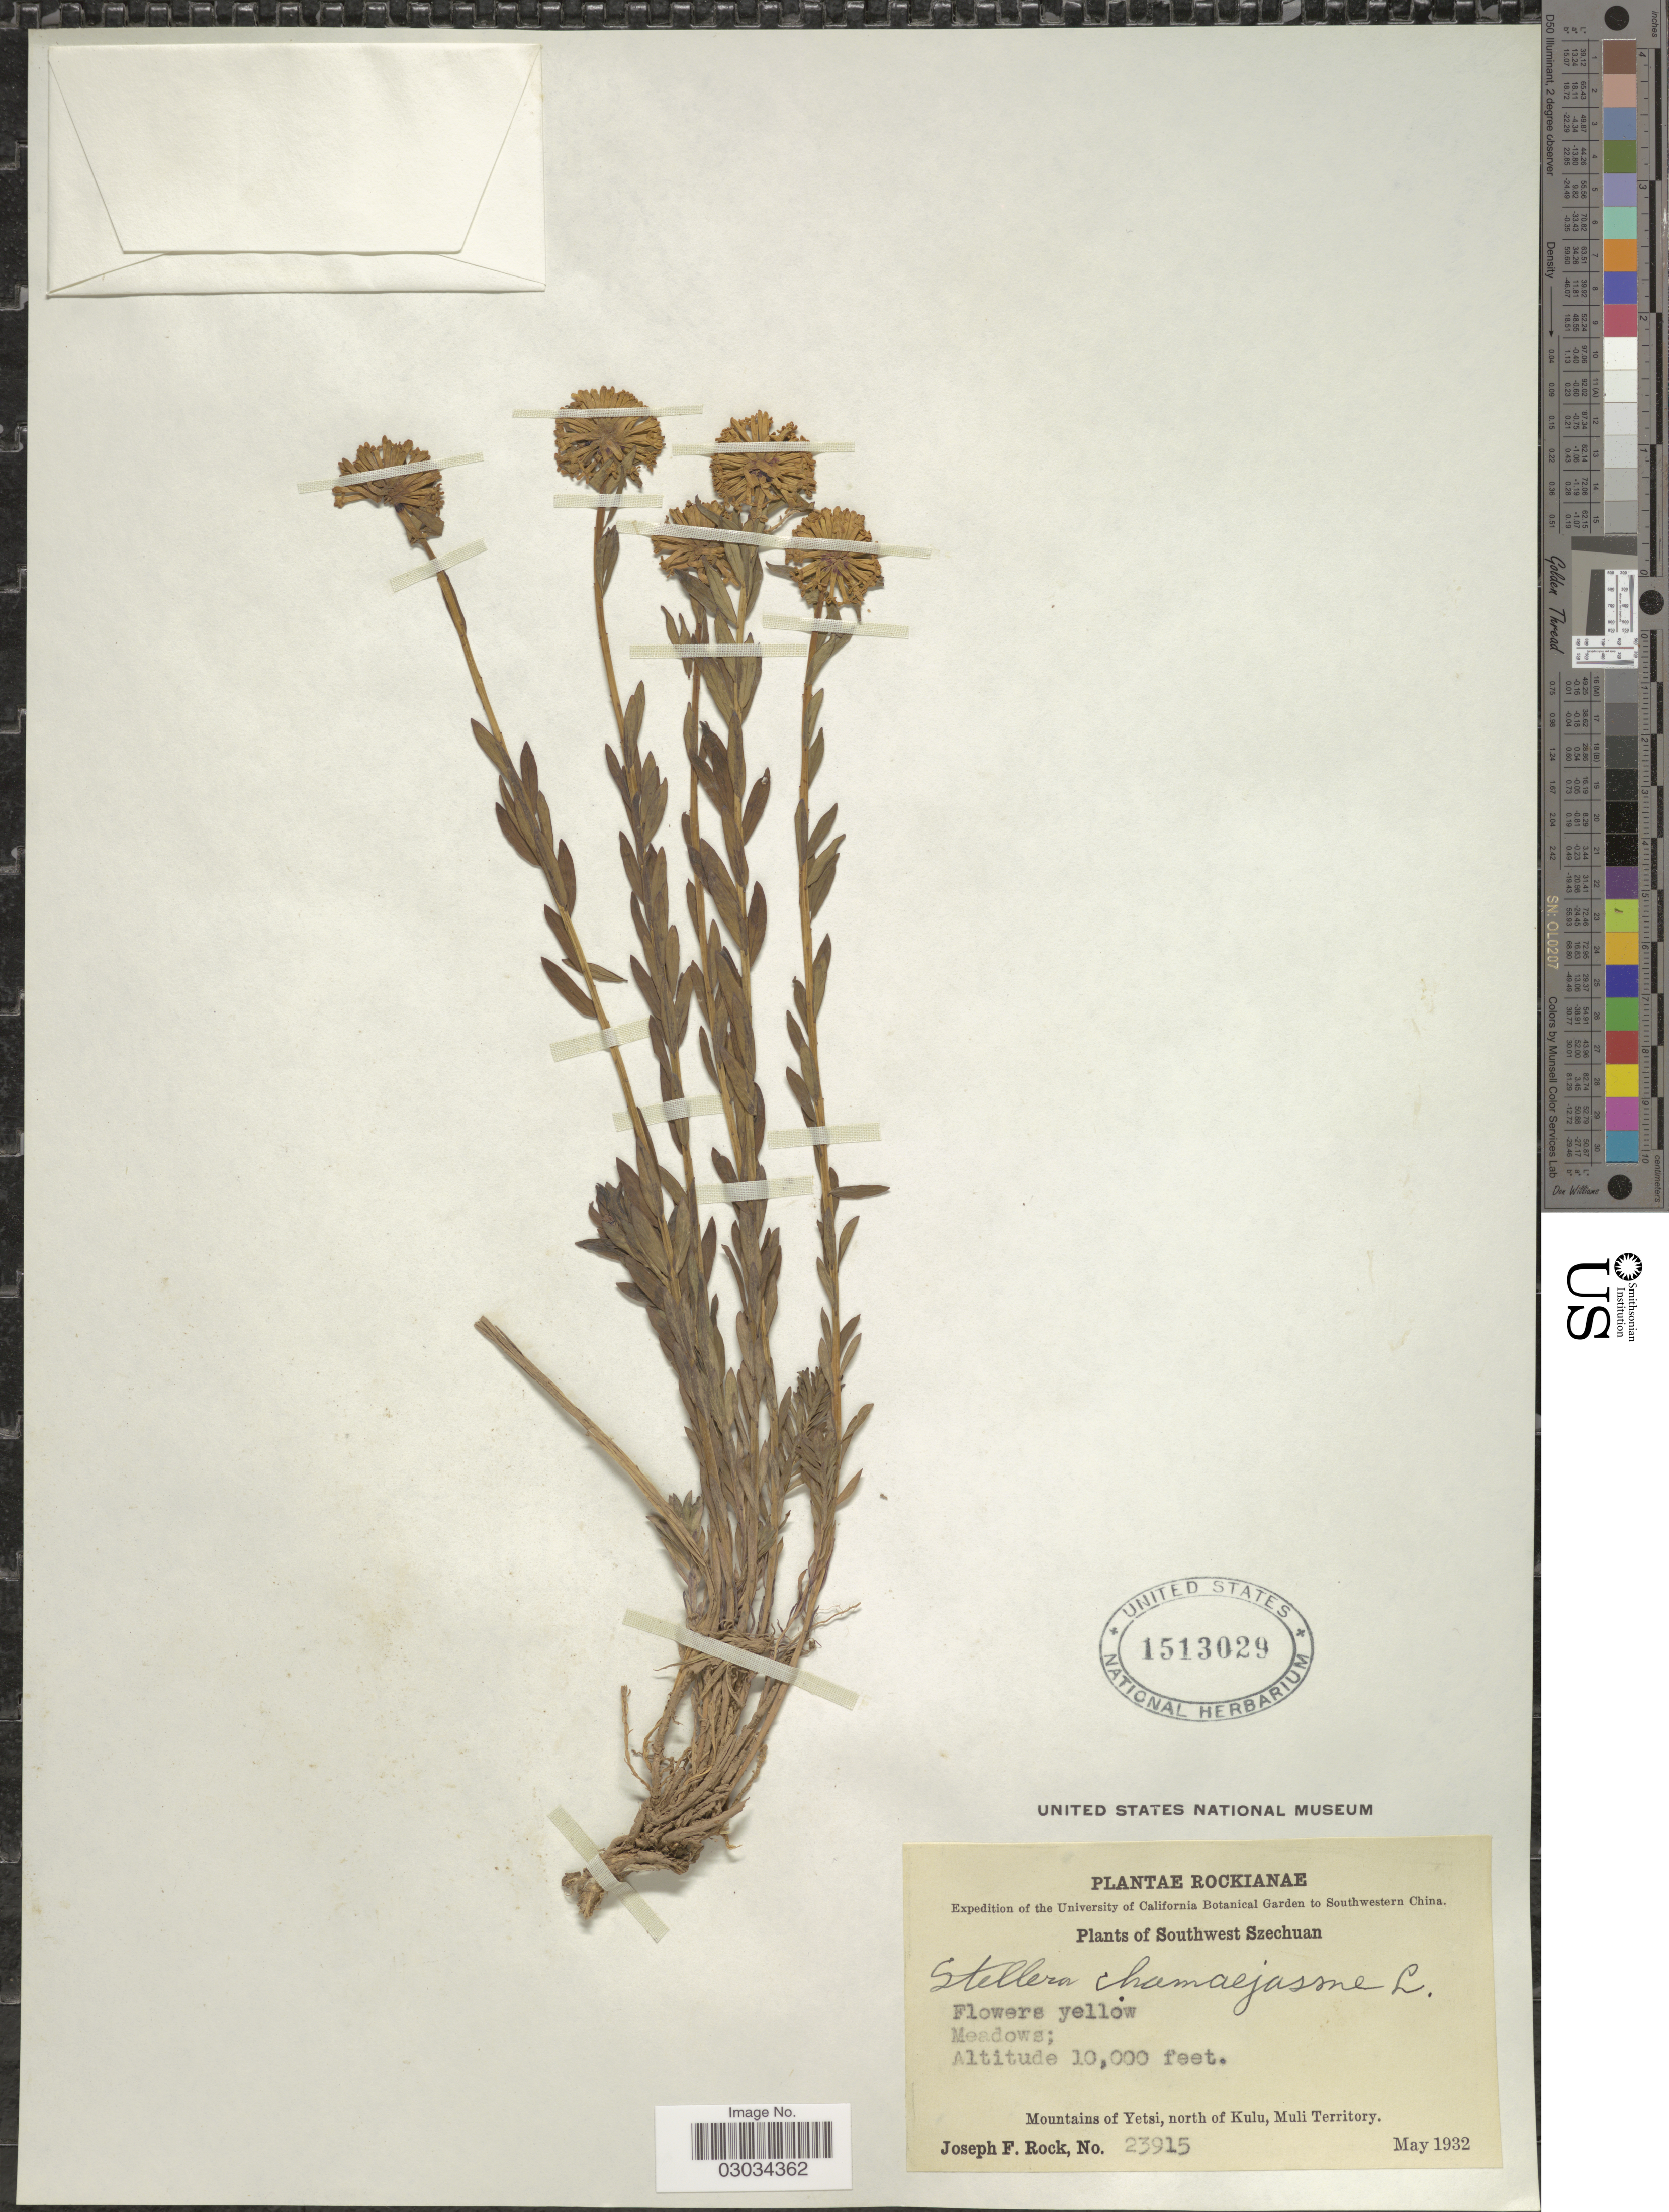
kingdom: Plantae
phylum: Tracheophyta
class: Magnoliopsida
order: Malvales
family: Thymelaeaceae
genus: Stellera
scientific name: Stellera chamaejasme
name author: L.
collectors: J. F. Rock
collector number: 23915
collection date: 1932-05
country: China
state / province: Sichuan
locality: Southwestern China. Southwest Szechuan. Mountains of Yetsi, north of Kulu, Muli Territory.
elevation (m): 3048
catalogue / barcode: US 1513029